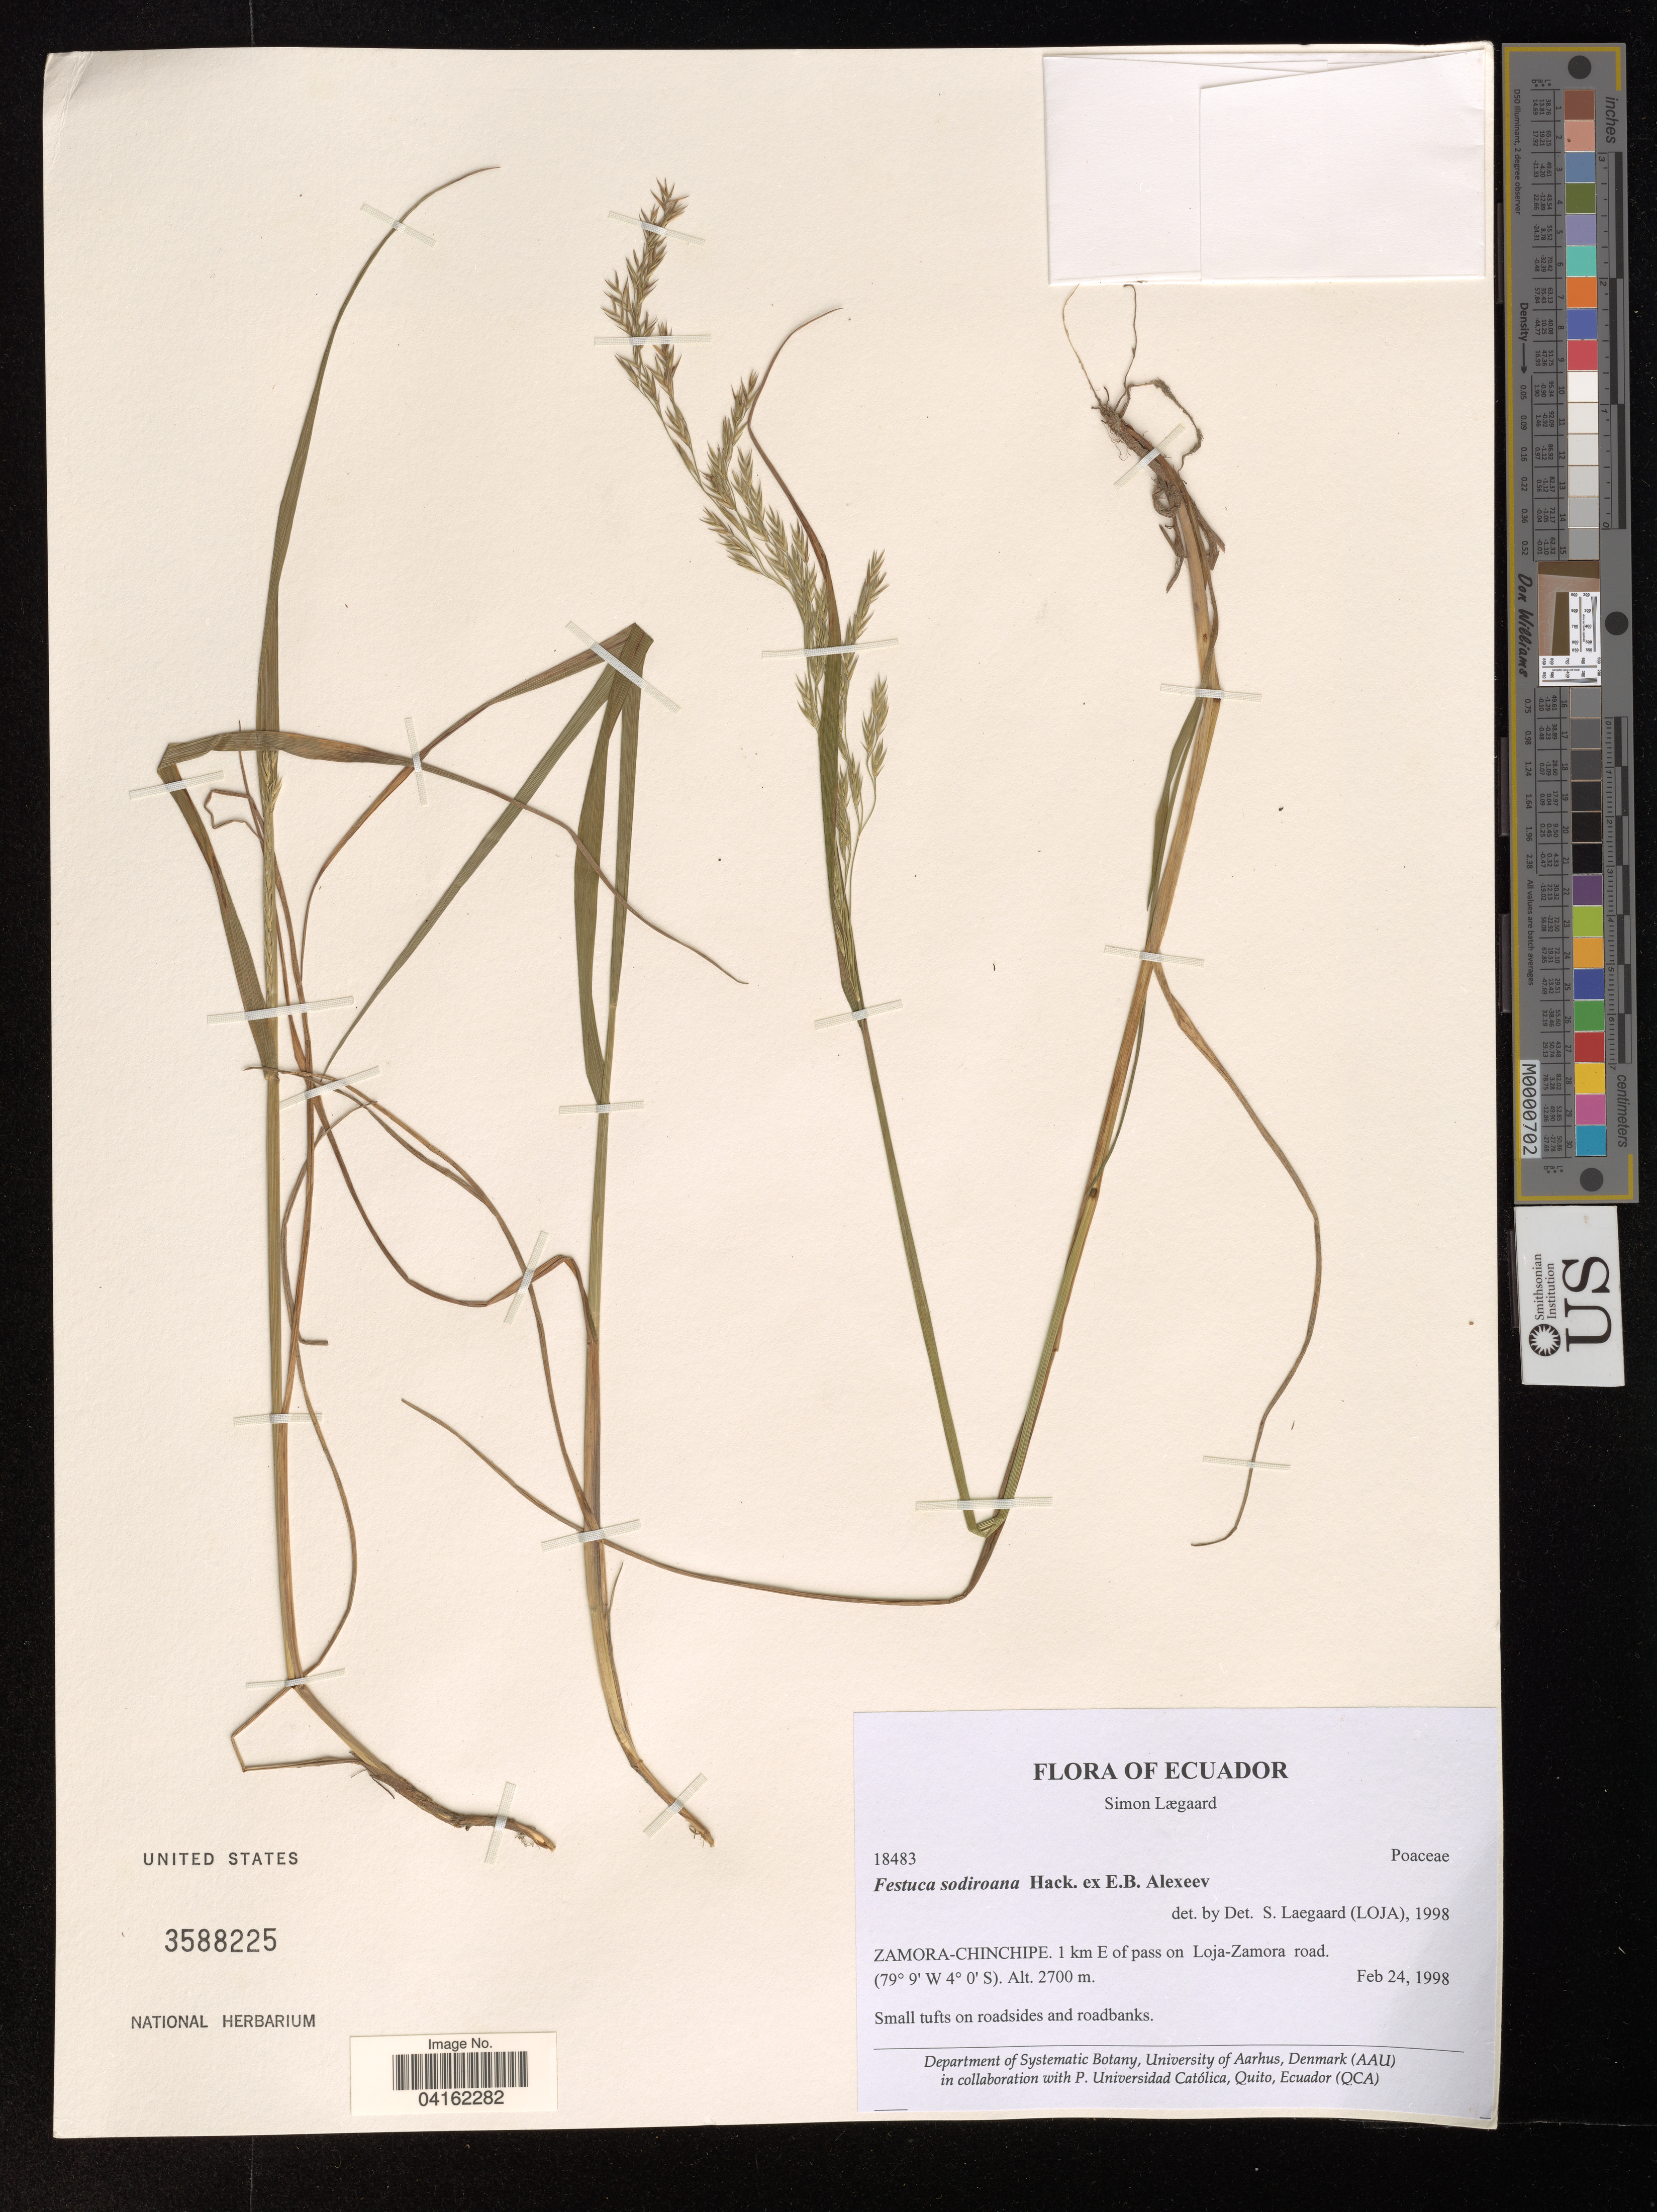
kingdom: Plantae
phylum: Tracheophyta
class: Liliopsida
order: Poales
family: Poaceae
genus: Festuca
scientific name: Festuca sodiroana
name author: Hack. ex E.B. Alexeev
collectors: S. Lægaard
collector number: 18483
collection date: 1998-02-24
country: Ecuador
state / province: Zamora-Chinchipe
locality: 1 km E of pass on Loja-Zamora road.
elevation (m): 2700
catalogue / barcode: US 3588225